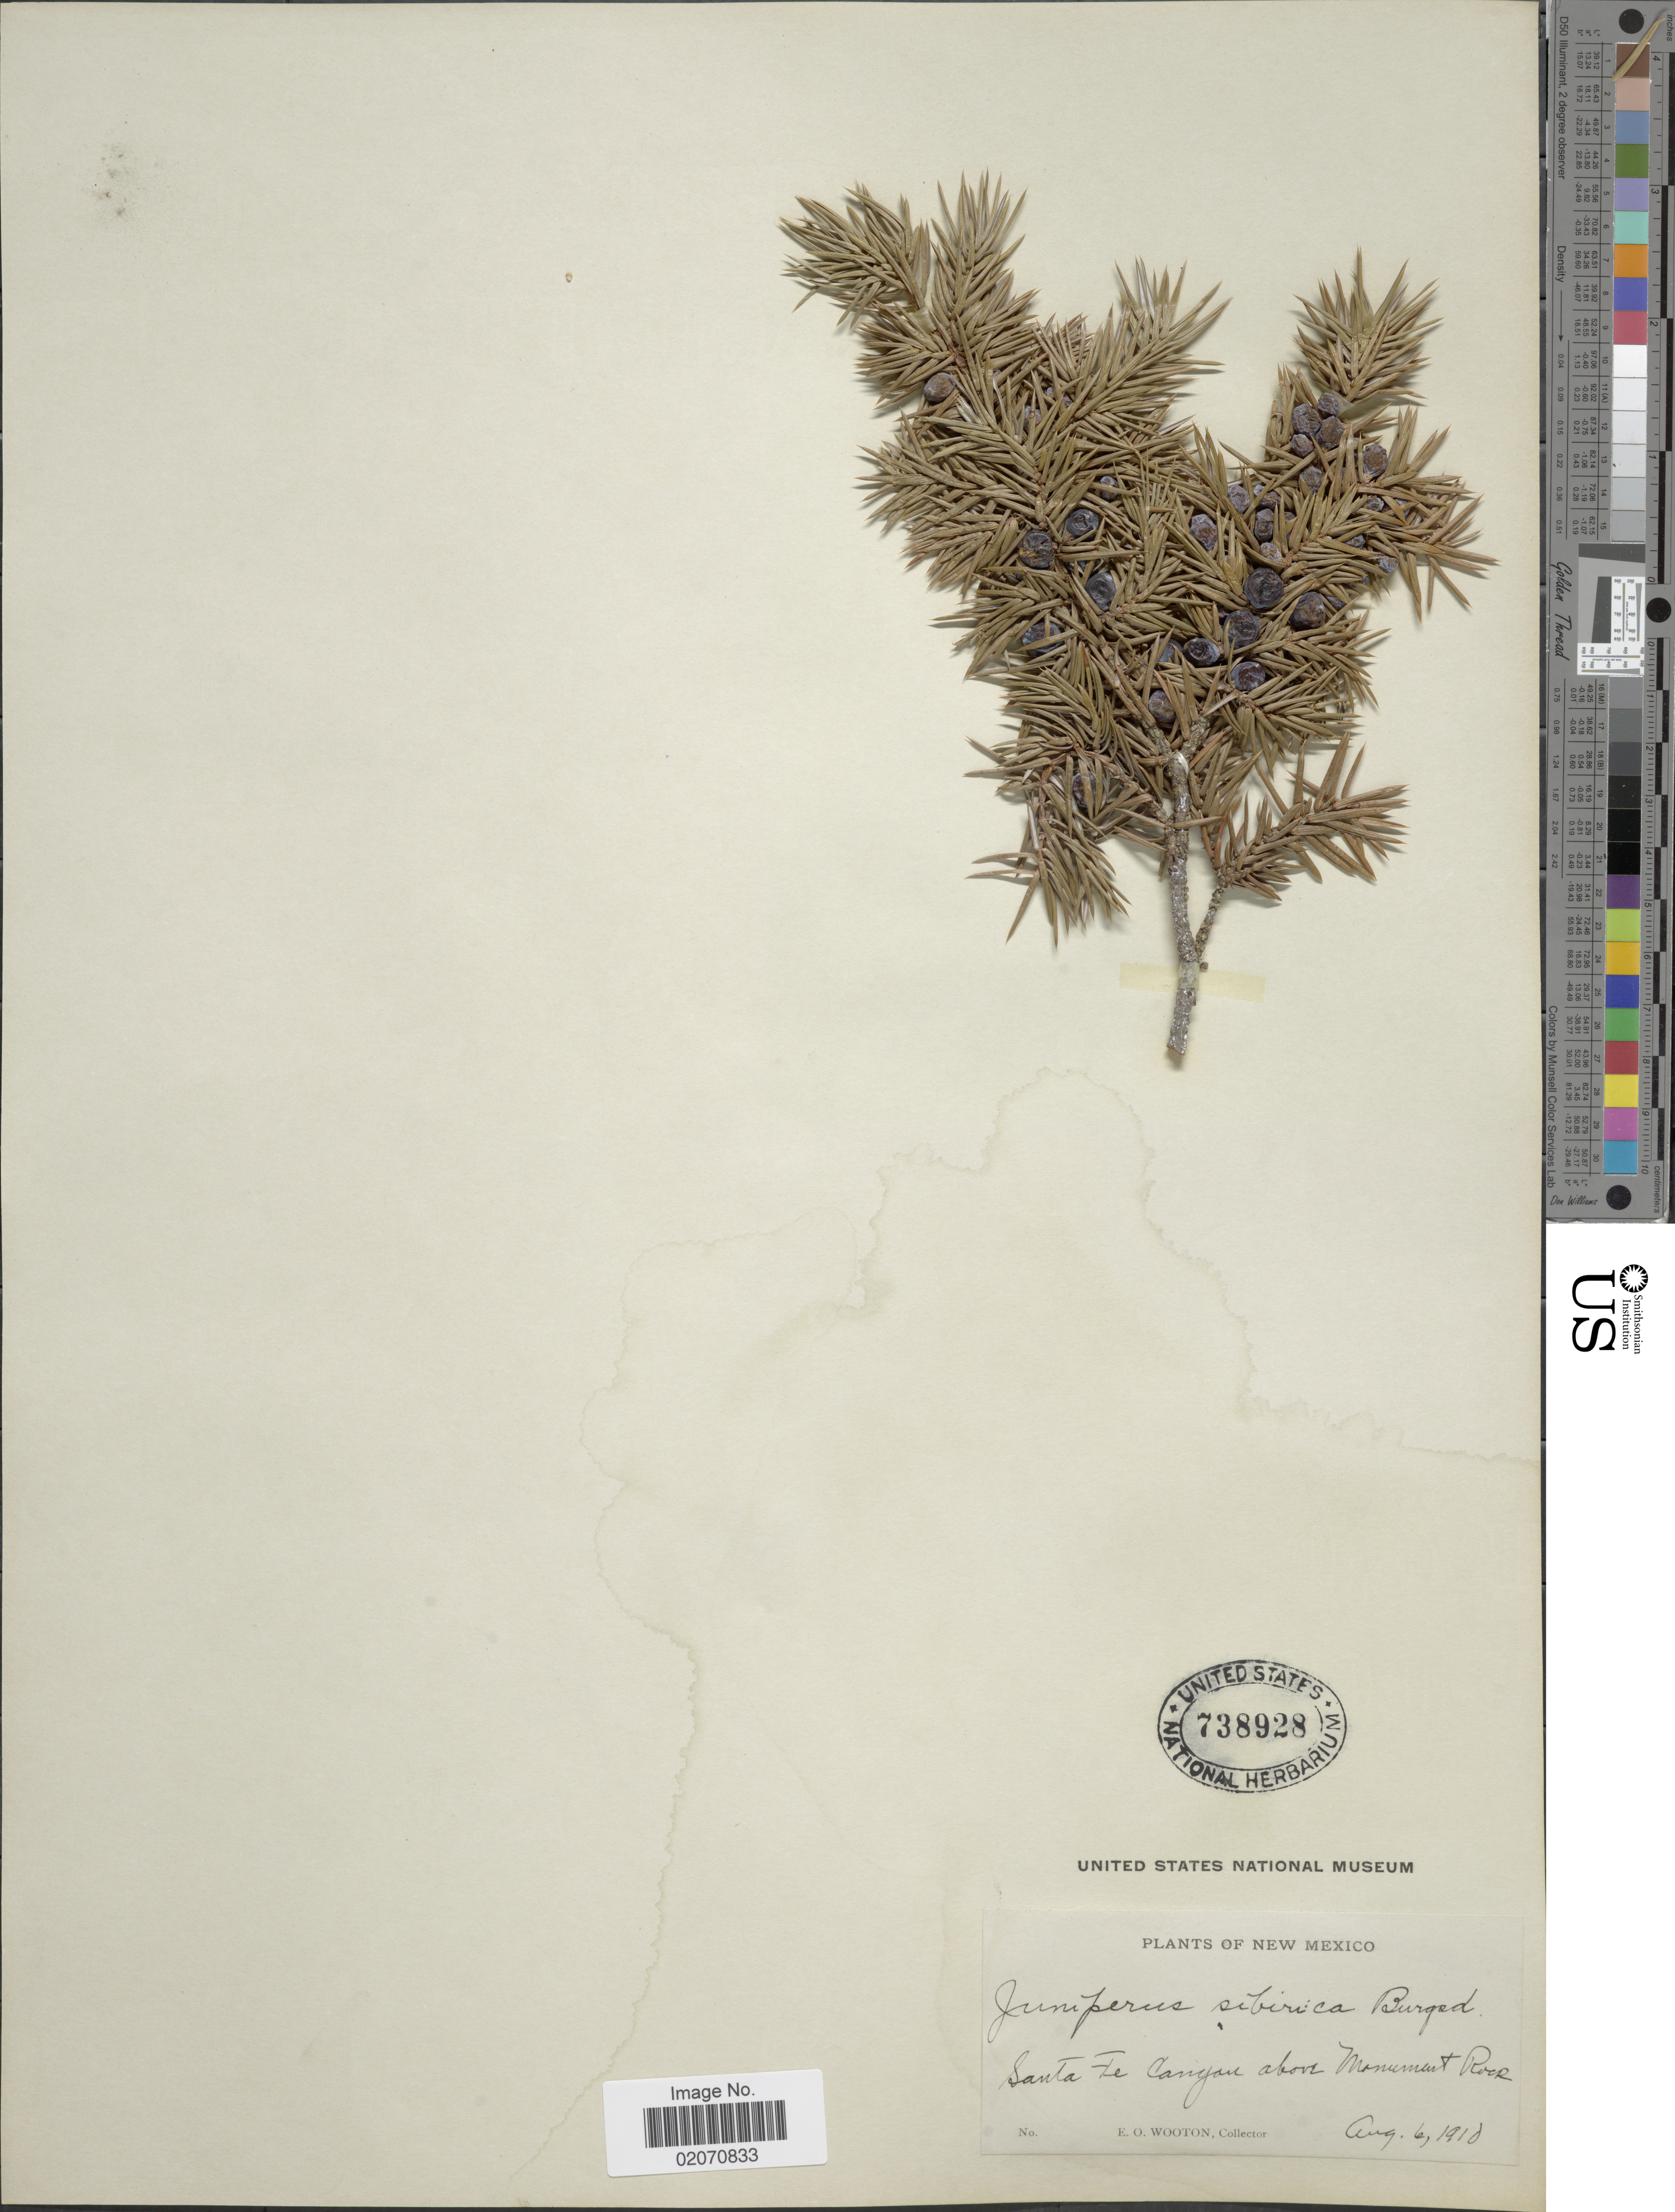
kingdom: Plantae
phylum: Tracheophyta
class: Pinopsida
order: Pinales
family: Cupressaceae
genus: Juniperus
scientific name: Juniperus communis subsp. nana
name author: (Willd.) Syme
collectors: E. O. Wooton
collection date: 1910-08-06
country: United States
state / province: New Mexico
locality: Santa Fe Canyon above Monument Rock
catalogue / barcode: US 738928